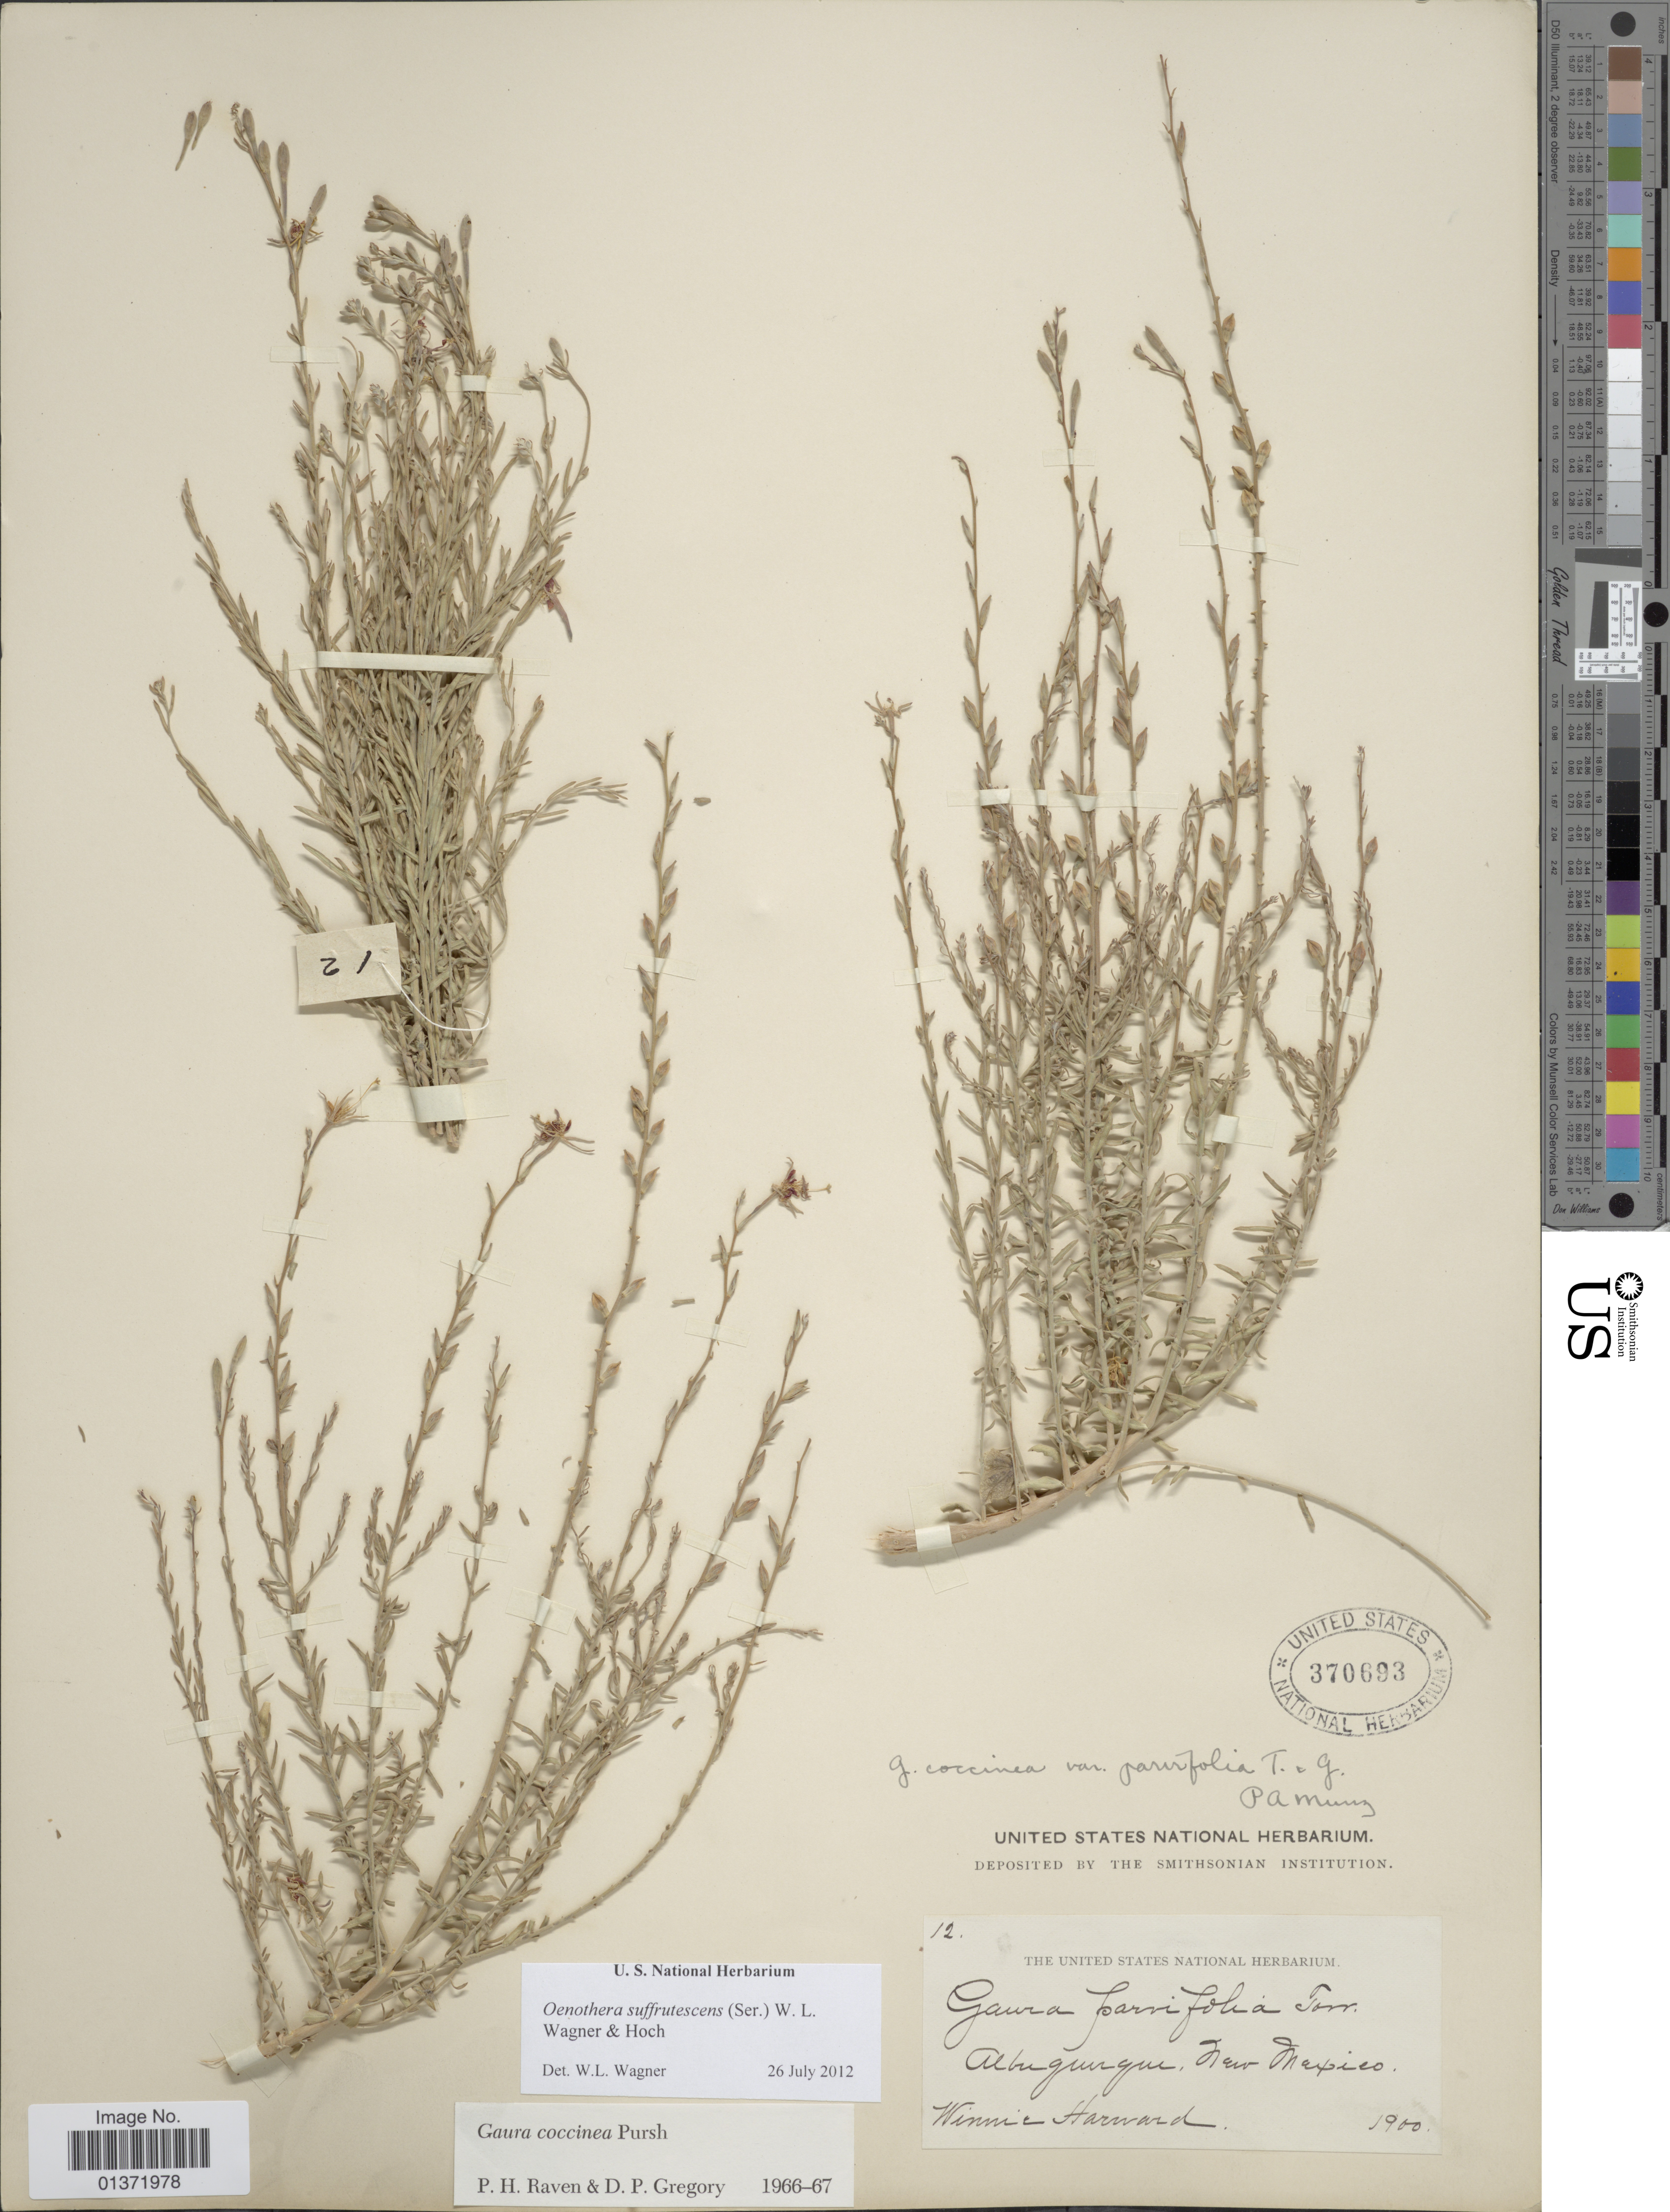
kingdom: Plantae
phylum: Tracheophyta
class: Magnoliopsida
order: Myrtales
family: Onagraceae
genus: Oenothera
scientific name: Oenothera suffrutescens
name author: (Ser.) W.L. Wagner & Hoch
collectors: W. Harward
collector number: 12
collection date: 1900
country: United States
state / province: New Mexico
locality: Albuquerque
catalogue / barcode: US 370693